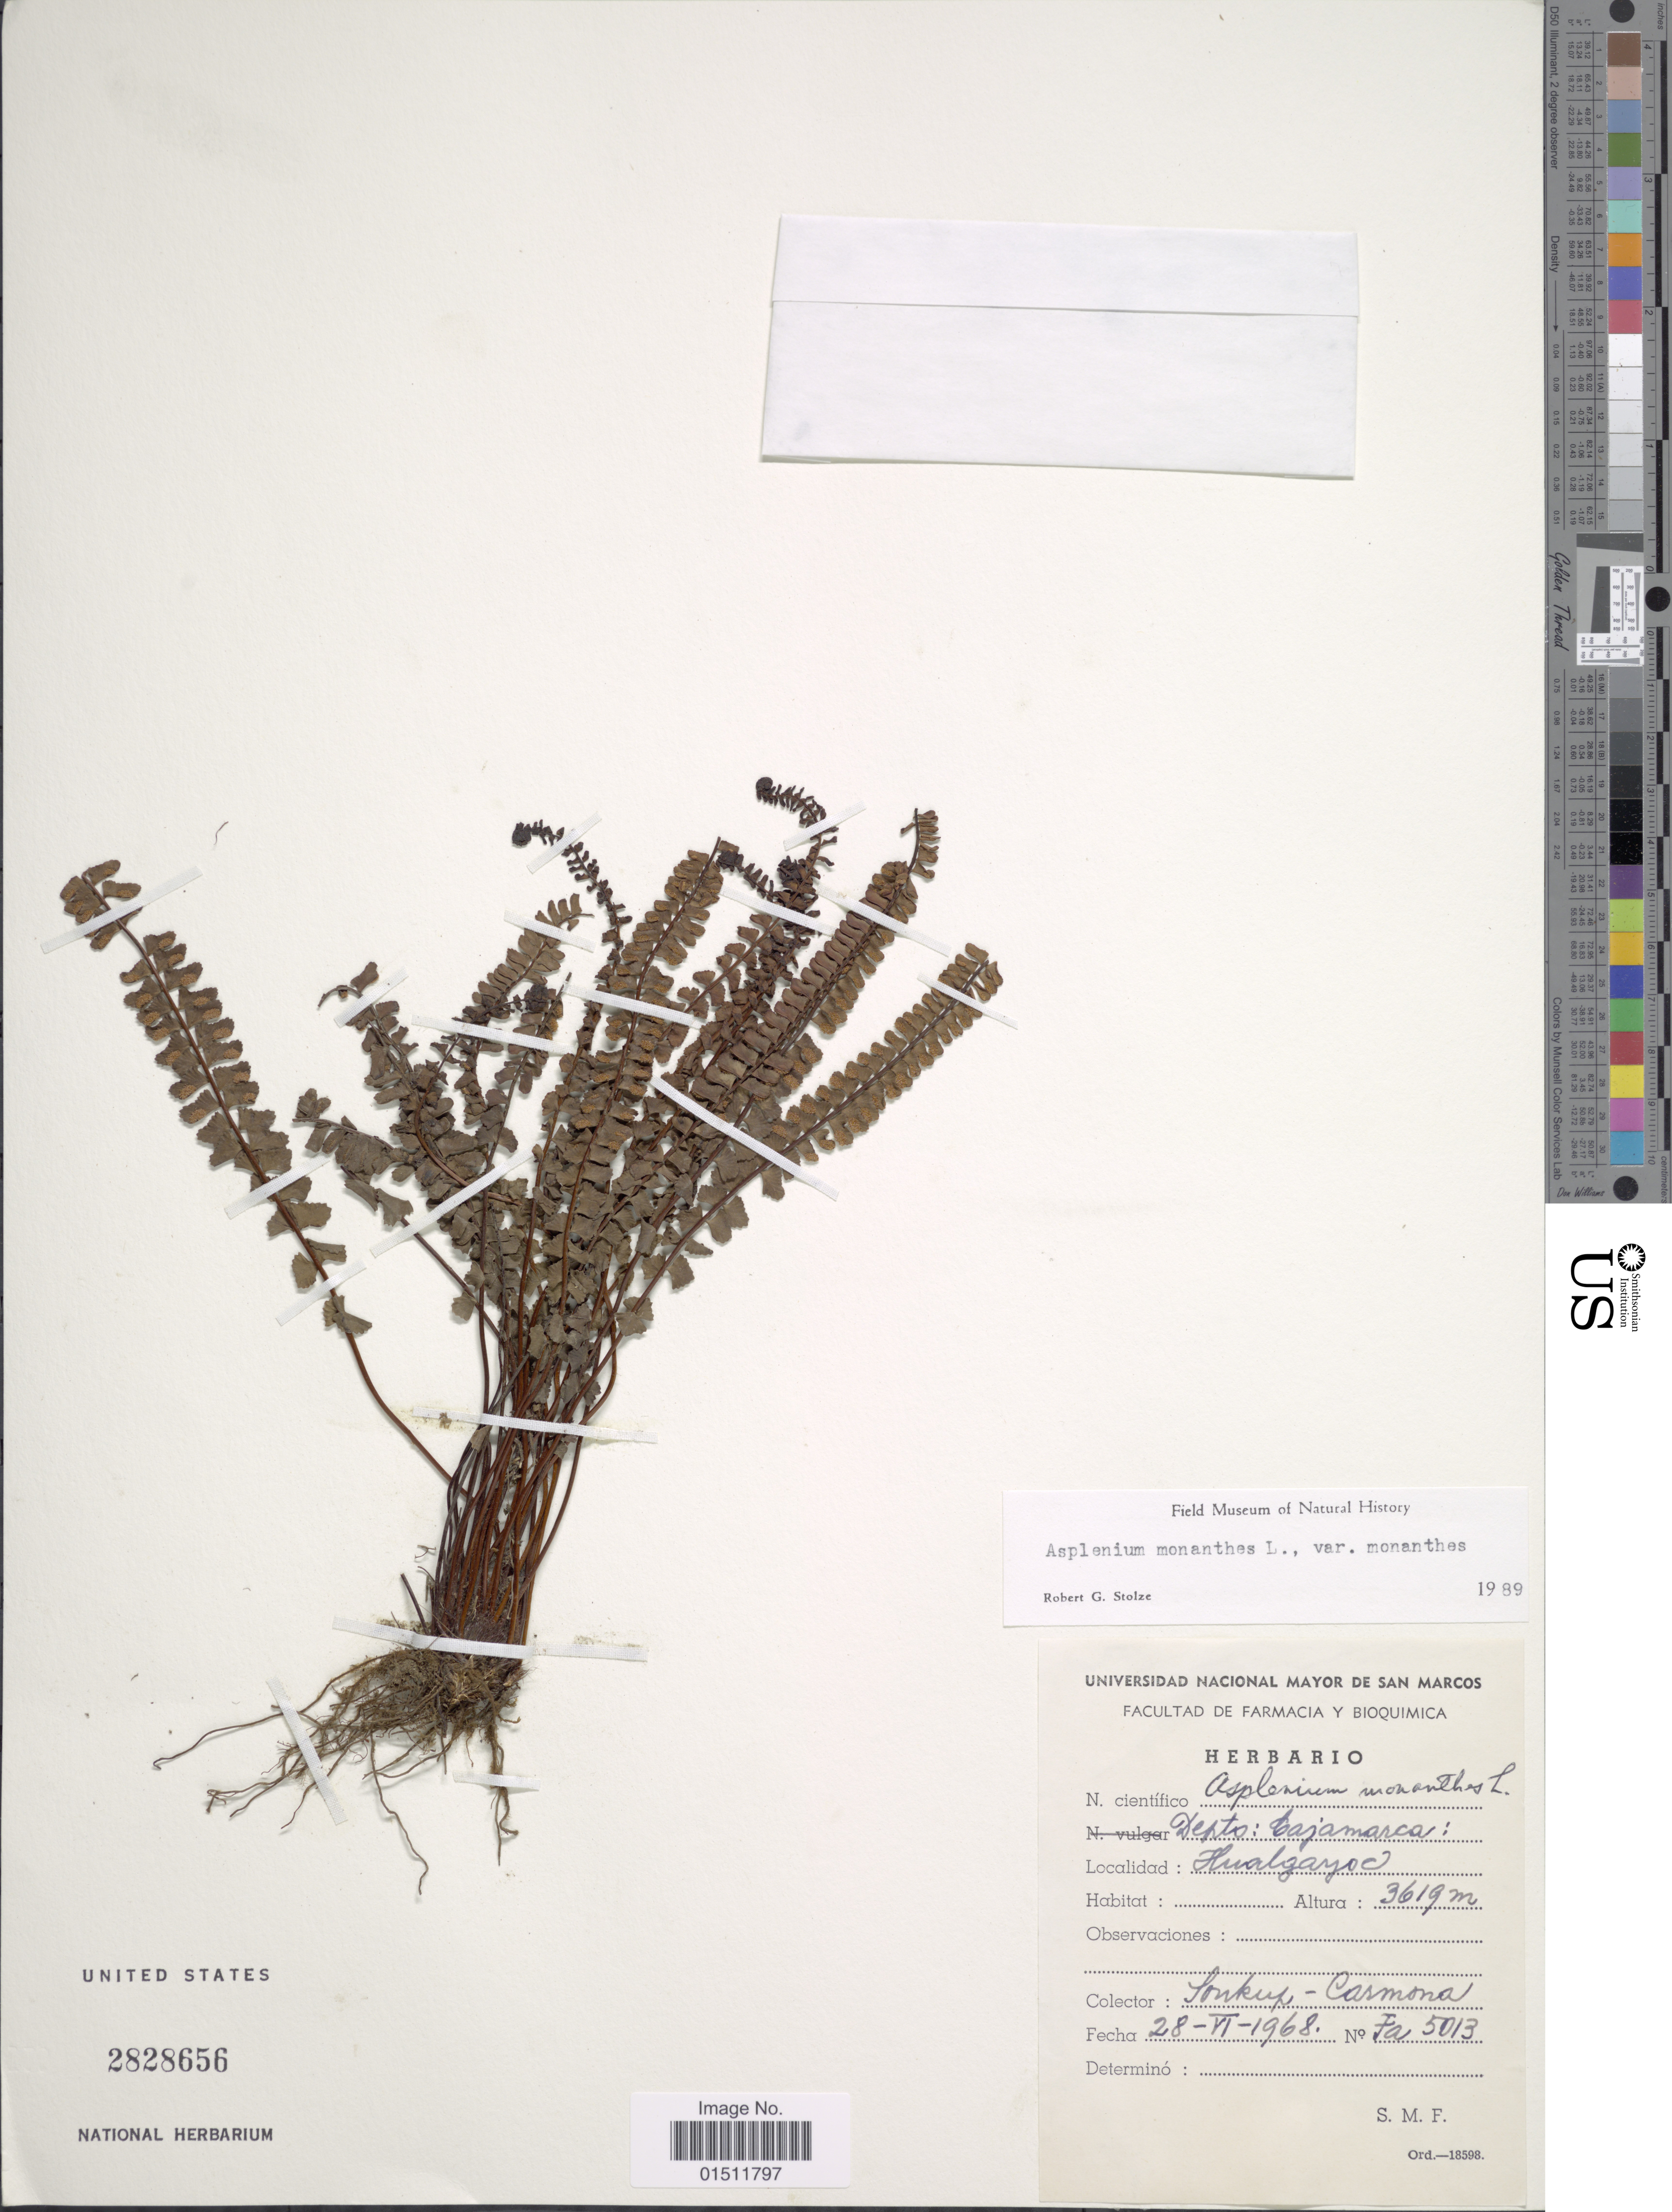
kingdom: Plantae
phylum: Tracheophyta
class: Polypodiopsida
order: Polypodiales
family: Aspleniaceae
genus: Asplenium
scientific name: Asplenium monanthes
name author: L.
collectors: Soukup-Carmona, --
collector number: Fa5013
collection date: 1968-06-28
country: Peru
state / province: Cajamarca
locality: Hualgayoc, Depto. Cajamarca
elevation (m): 3619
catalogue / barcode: US 2828656